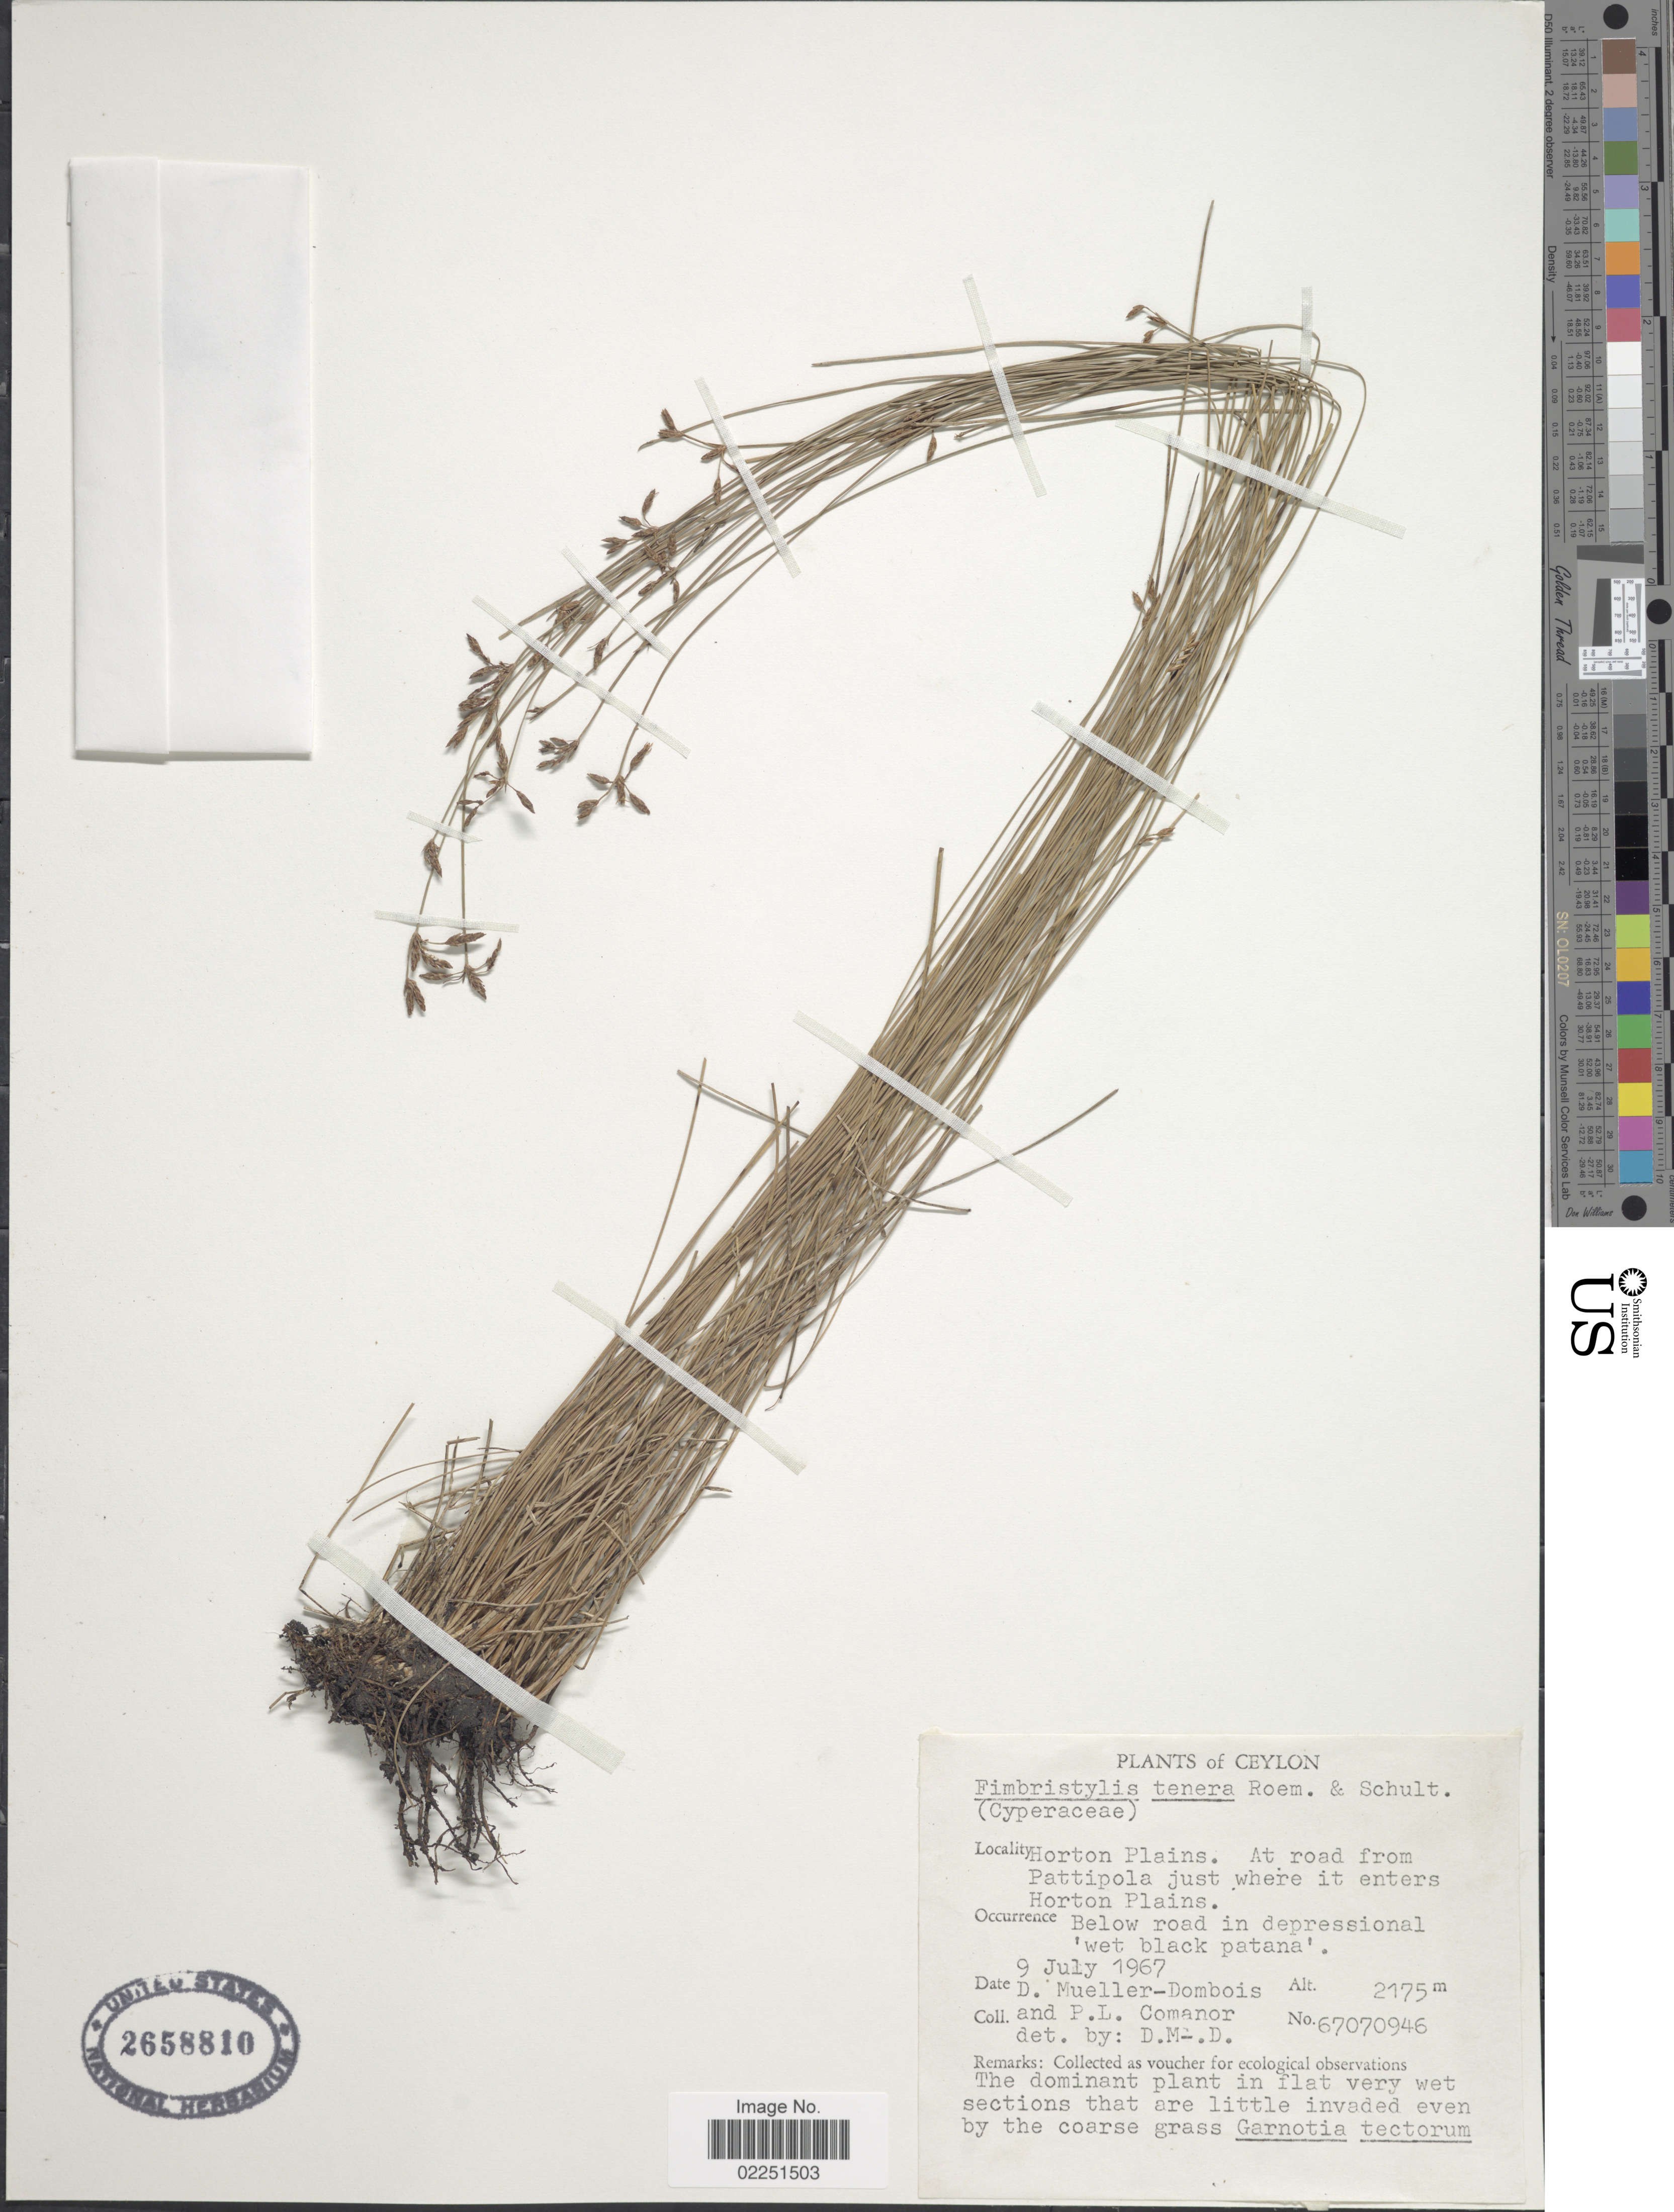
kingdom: Plantae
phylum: Tracheophyta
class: Liliopsida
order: Poales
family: Cyperaceae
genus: Fimbristylis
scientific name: Fimbristylis tenera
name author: Schult.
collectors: D. Meuller-Dombois & P. Comanor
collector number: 67070946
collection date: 1967-07-09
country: Sri Lanka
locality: Ceylon. Horton Plains. At road from Pattipola just where it enters Horton Plains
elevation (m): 2175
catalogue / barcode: US 2658810